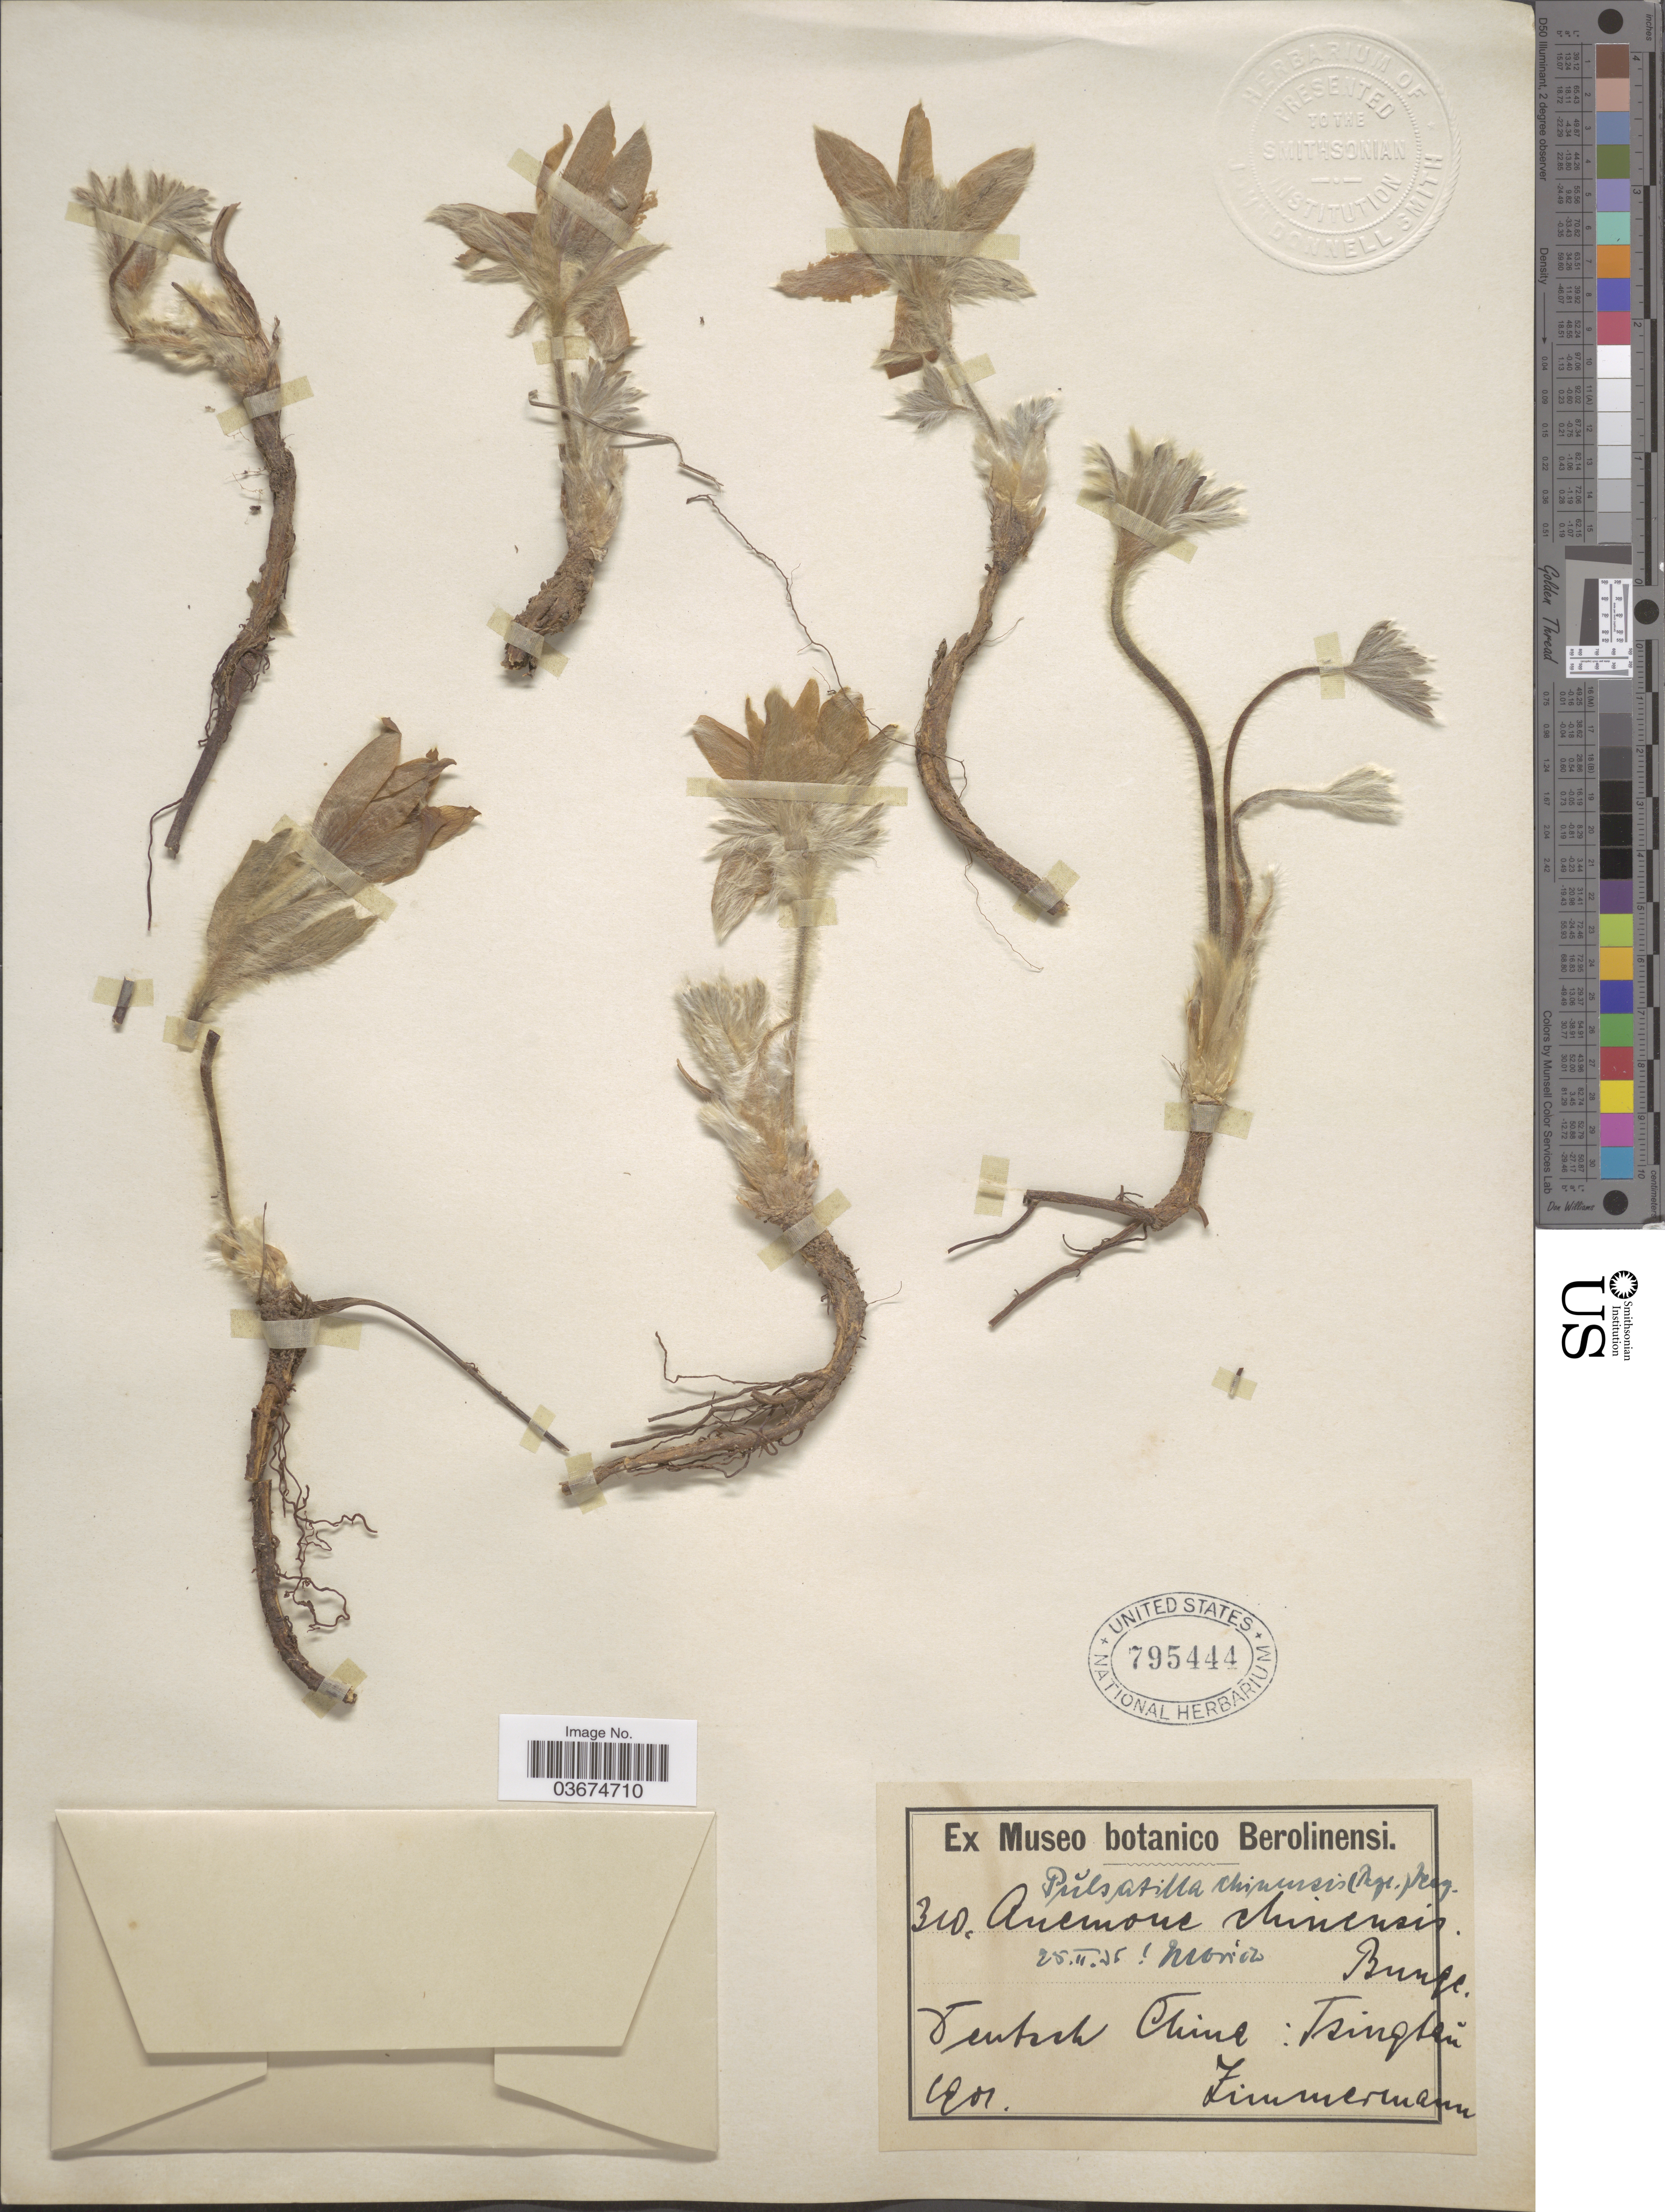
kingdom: Plantae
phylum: Tracheophyta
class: Magnoliopsida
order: Ranunculales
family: Ranunculaceae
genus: Pulsatilla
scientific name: Pulsatilla chinensis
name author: (Bunge) Regel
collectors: -. Zimmermann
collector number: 310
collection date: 1901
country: China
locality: Deutsch China: Tsingtaú.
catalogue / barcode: US 795444